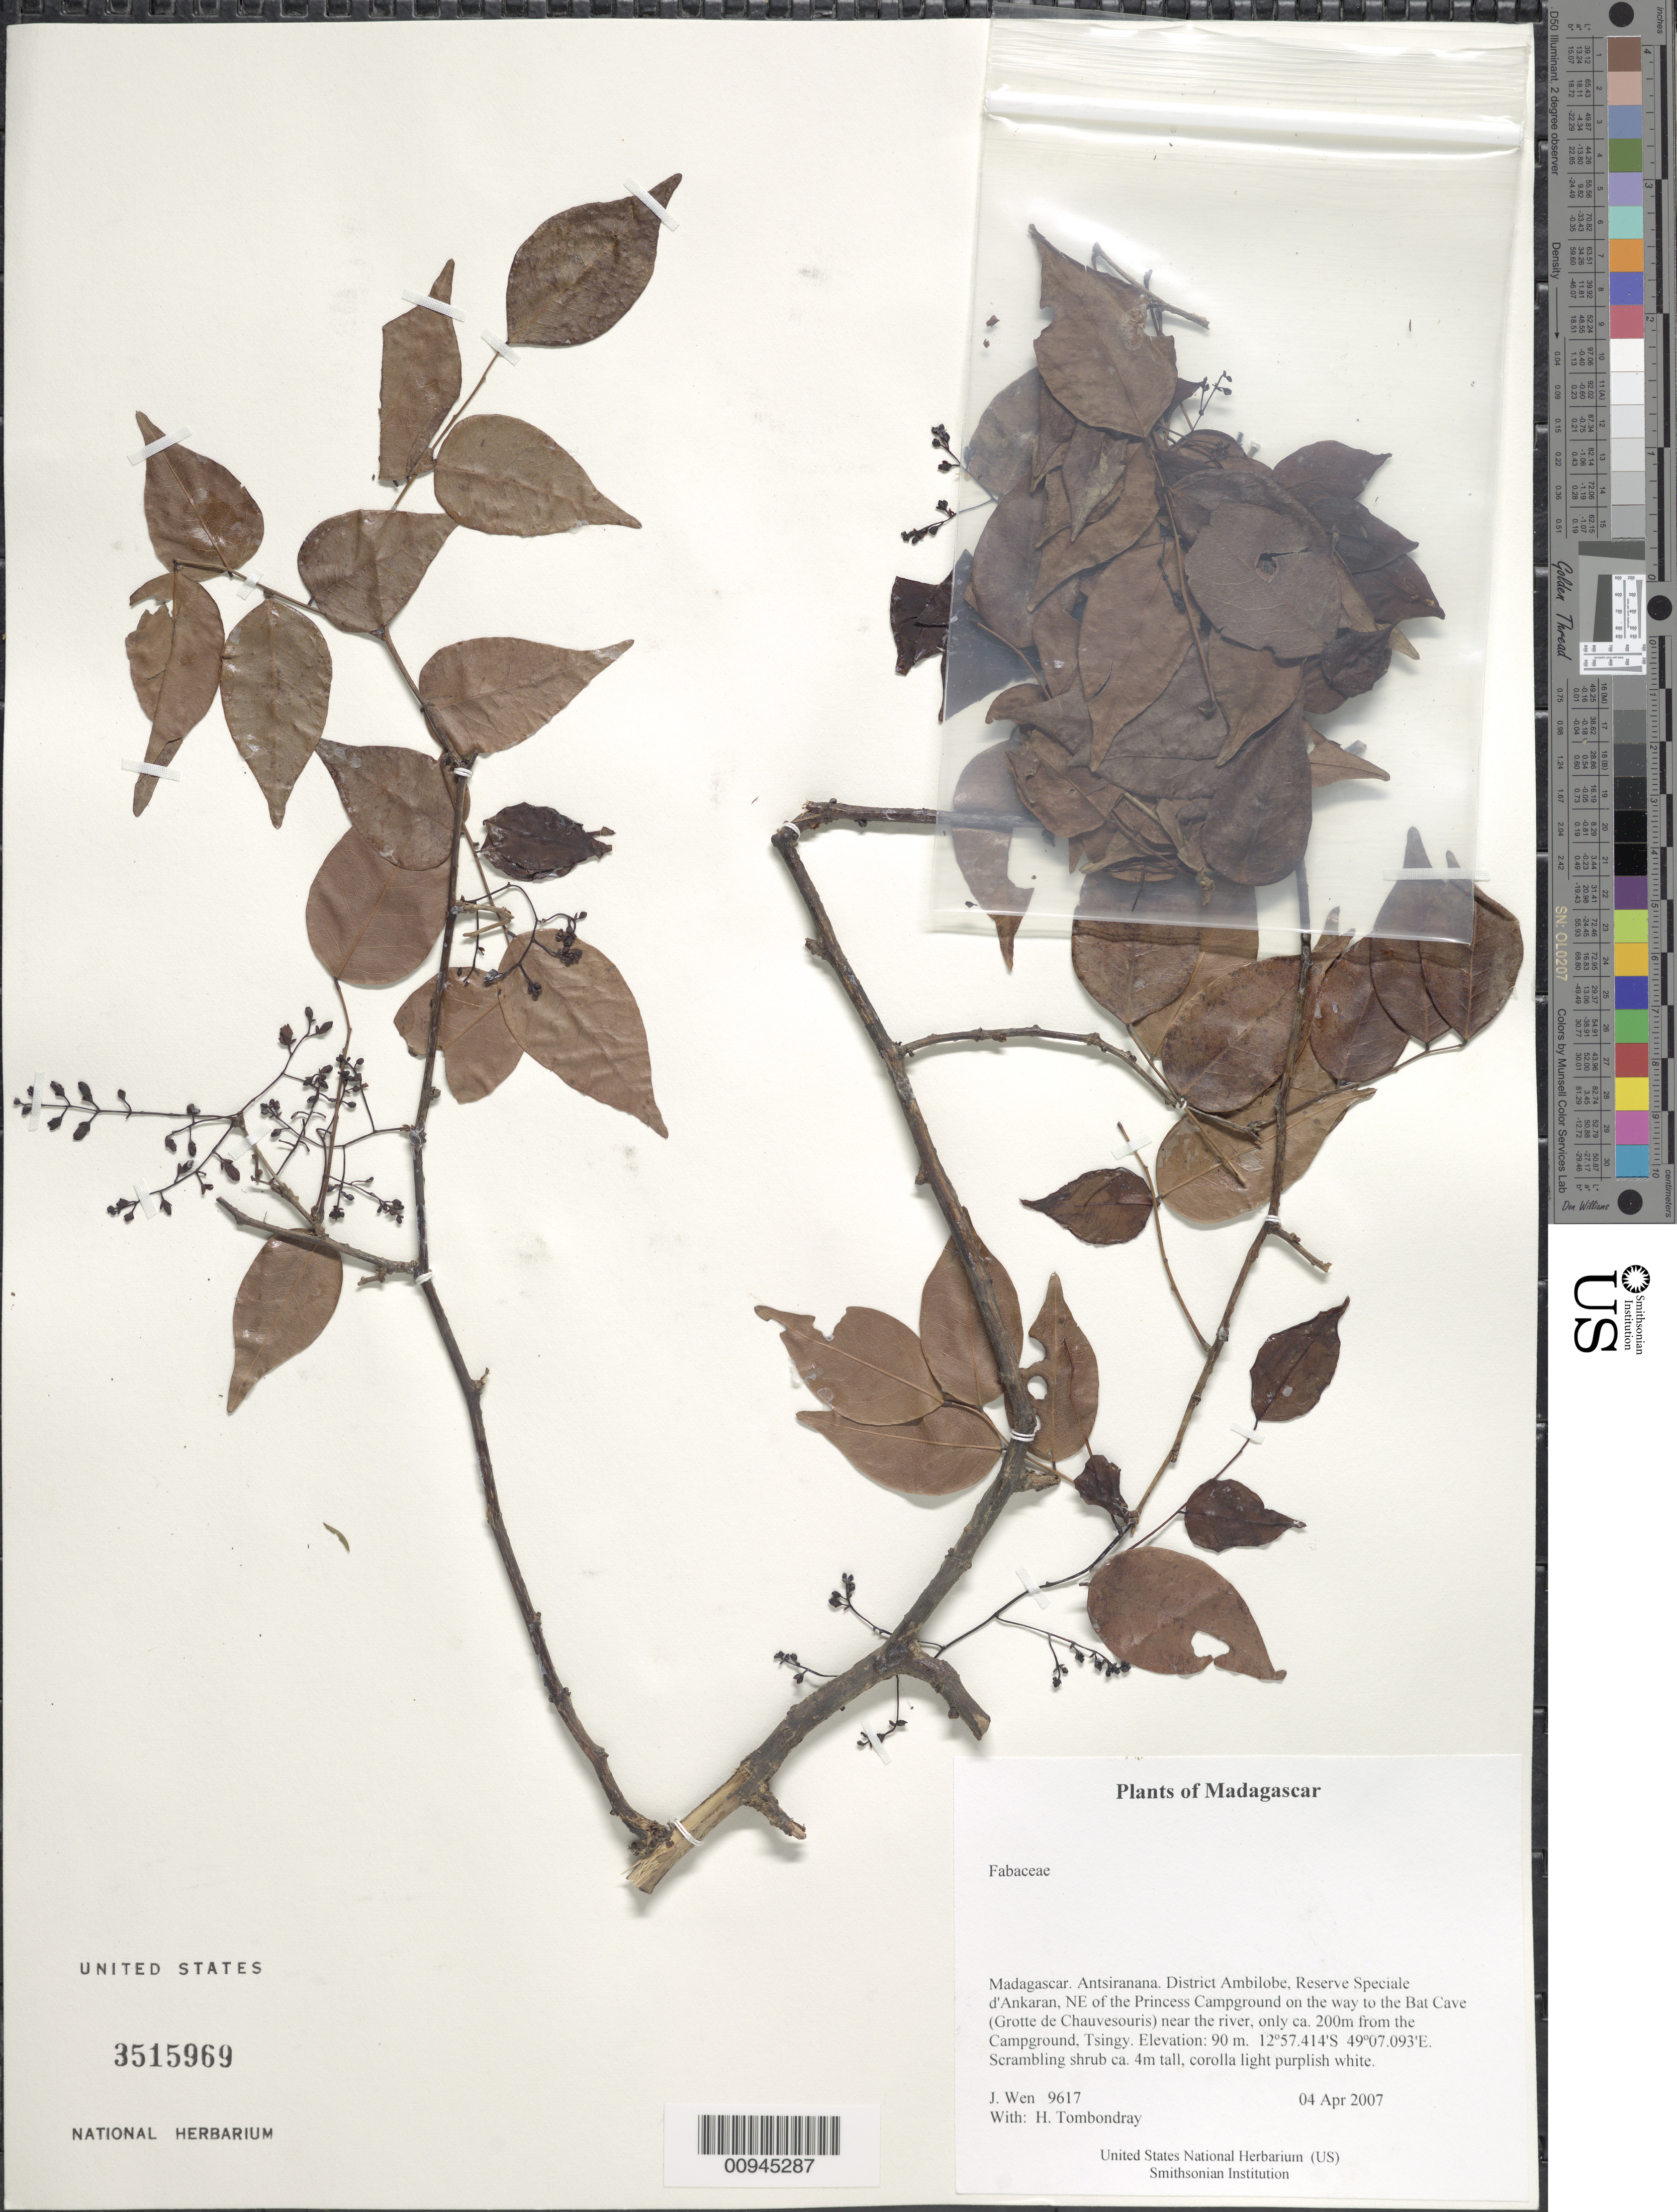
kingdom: Plantae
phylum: Tracheophyta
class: Magnoliopsida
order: Fabales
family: Fabaceae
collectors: J. Wen & H. Tombondray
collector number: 9617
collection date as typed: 04 Apr 2007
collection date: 2007-04-04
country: Madagascar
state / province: Diana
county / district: Ambilobe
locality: District Ambilobe, Reserve Speciale d'Ankaran, NE of the Princess Campground on the way to the Bat Cave (Grotte de Chauvesouris) near the river, only ca. 200m from the Campground, Tsingy.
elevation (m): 90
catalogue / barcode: US 3515969